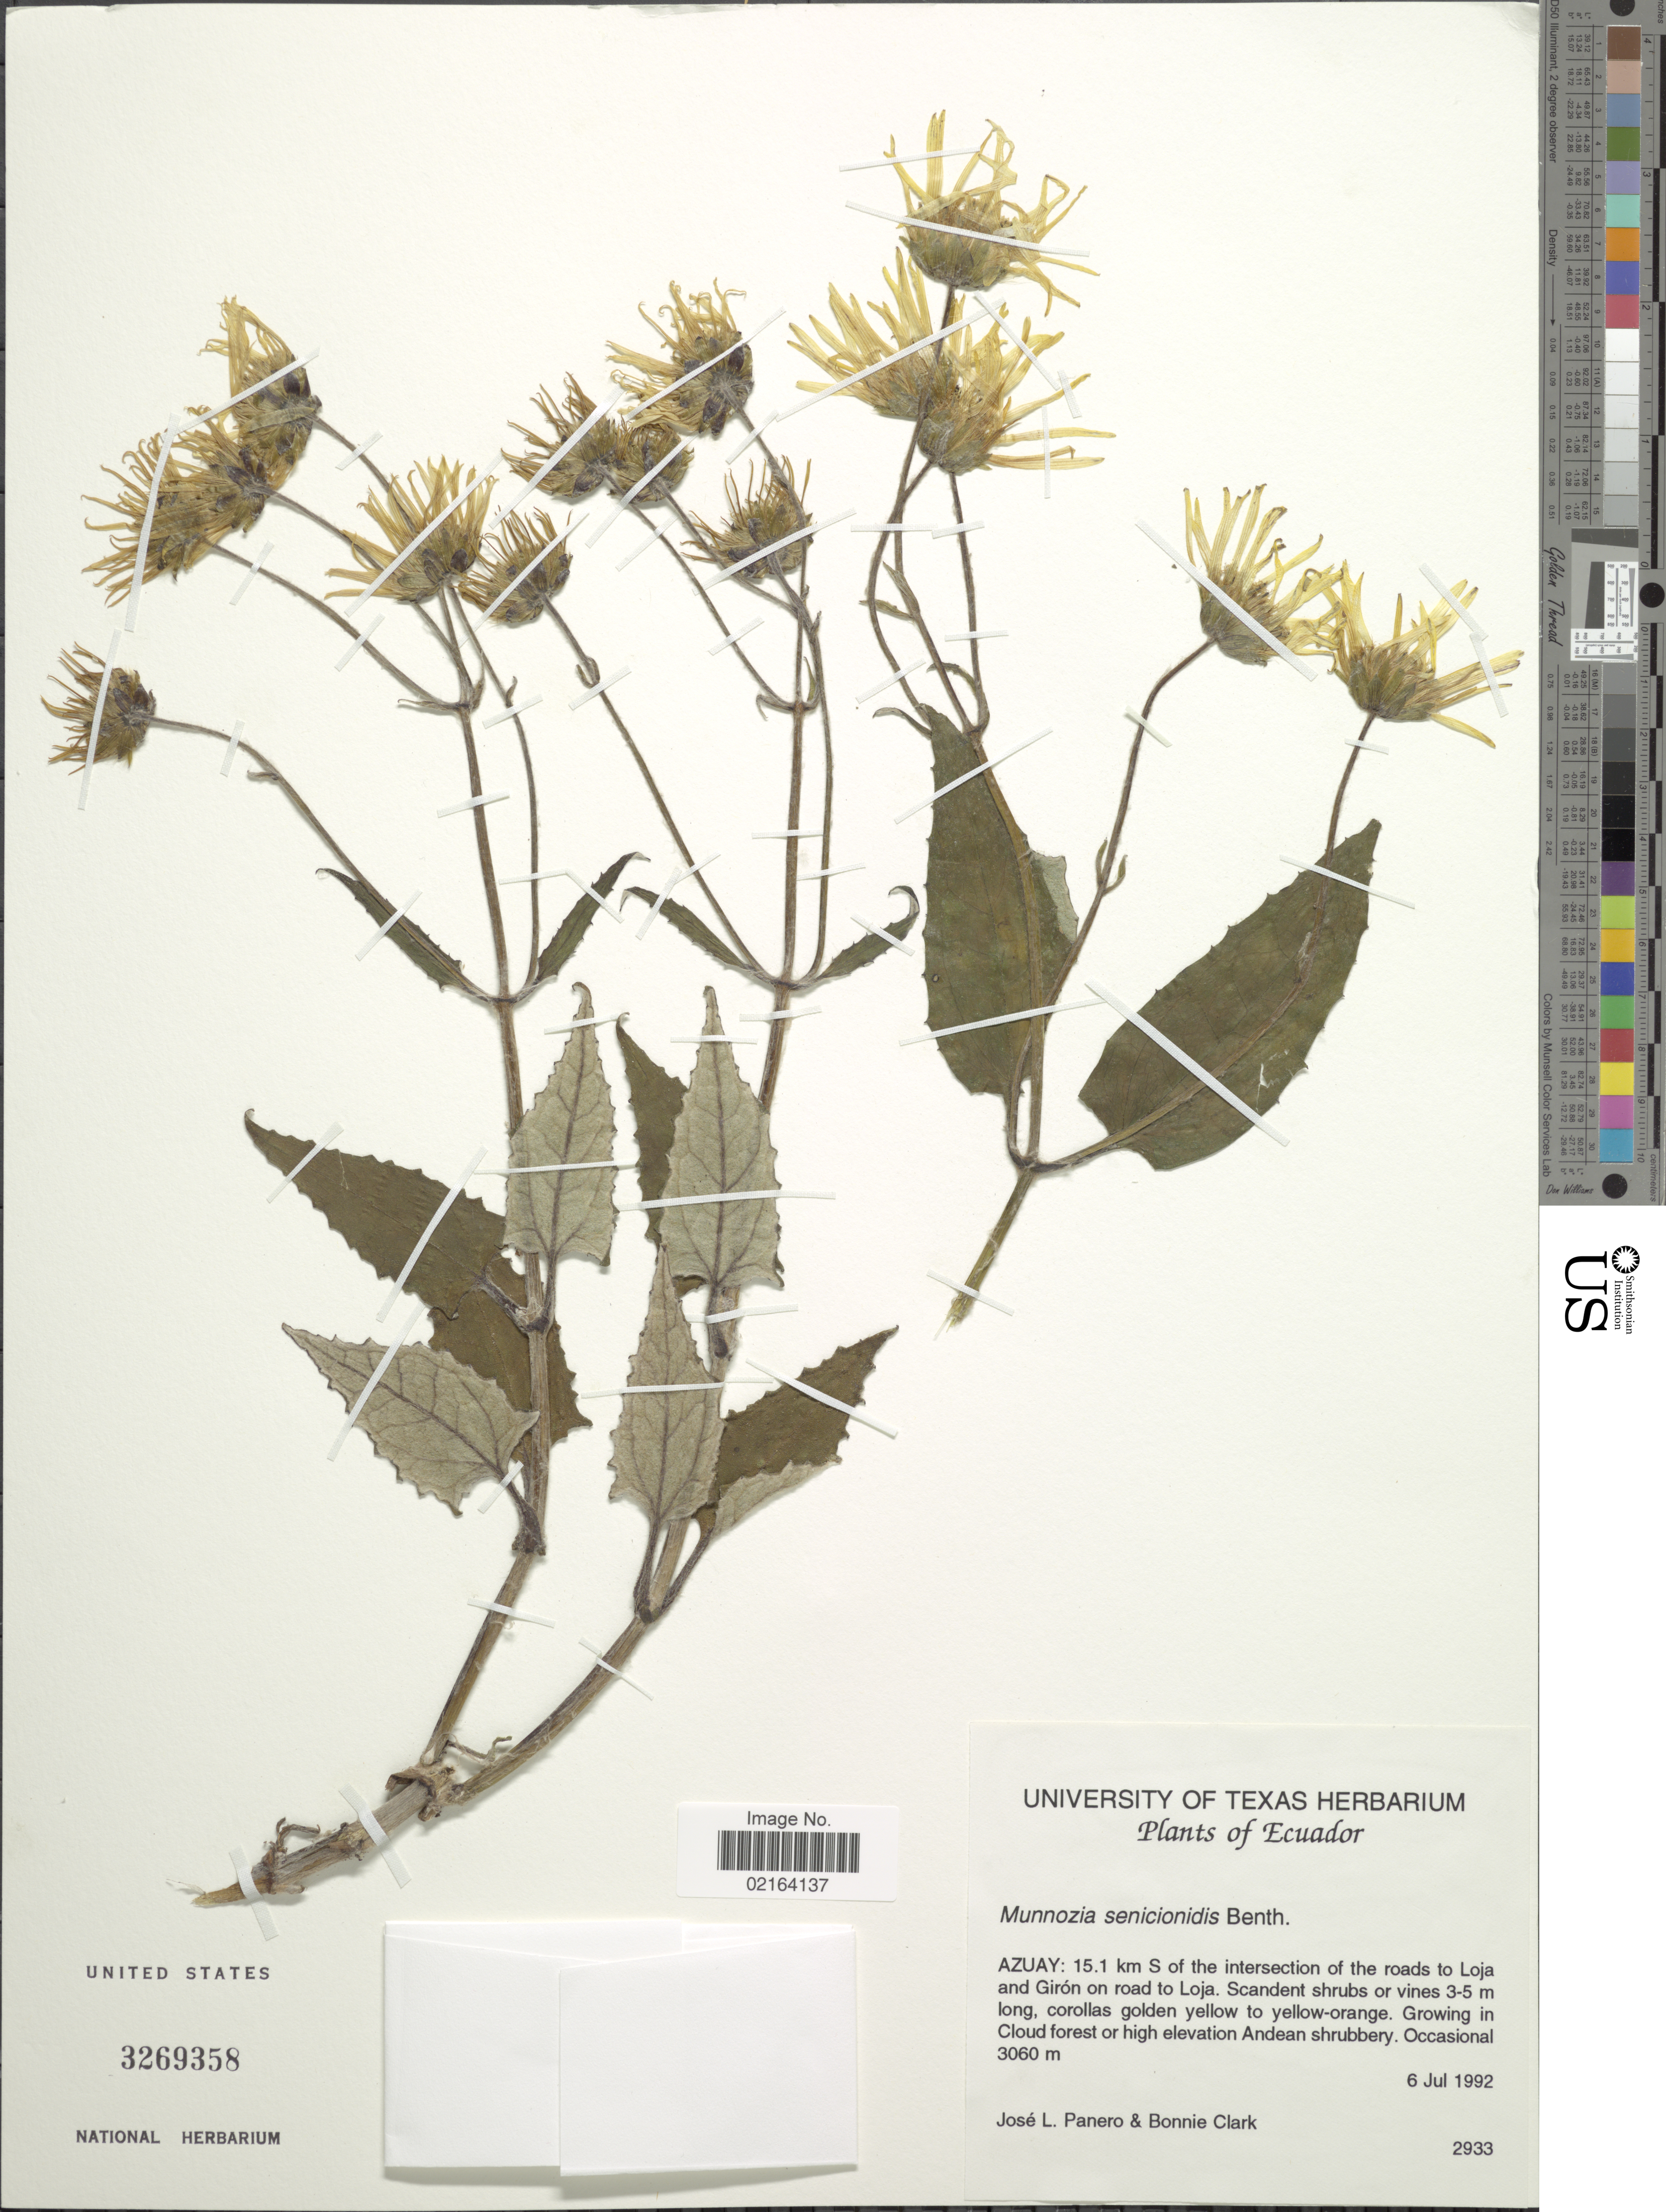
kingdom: Plantae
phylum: Tracheophyta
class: Magnoliopsida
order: Asterales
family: Asteraceae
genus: Munnozia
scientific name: Munnozia senecionidis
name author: Benth.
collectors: J. L. Panero & B. Clark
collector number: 2933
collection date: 1992-07-06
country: Ecuador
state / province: Azuay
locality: Azuay: 15.1 km S of the intersection of the roads to Loja and Giron on road top Loja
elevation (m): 3060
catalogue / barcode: US 3269358